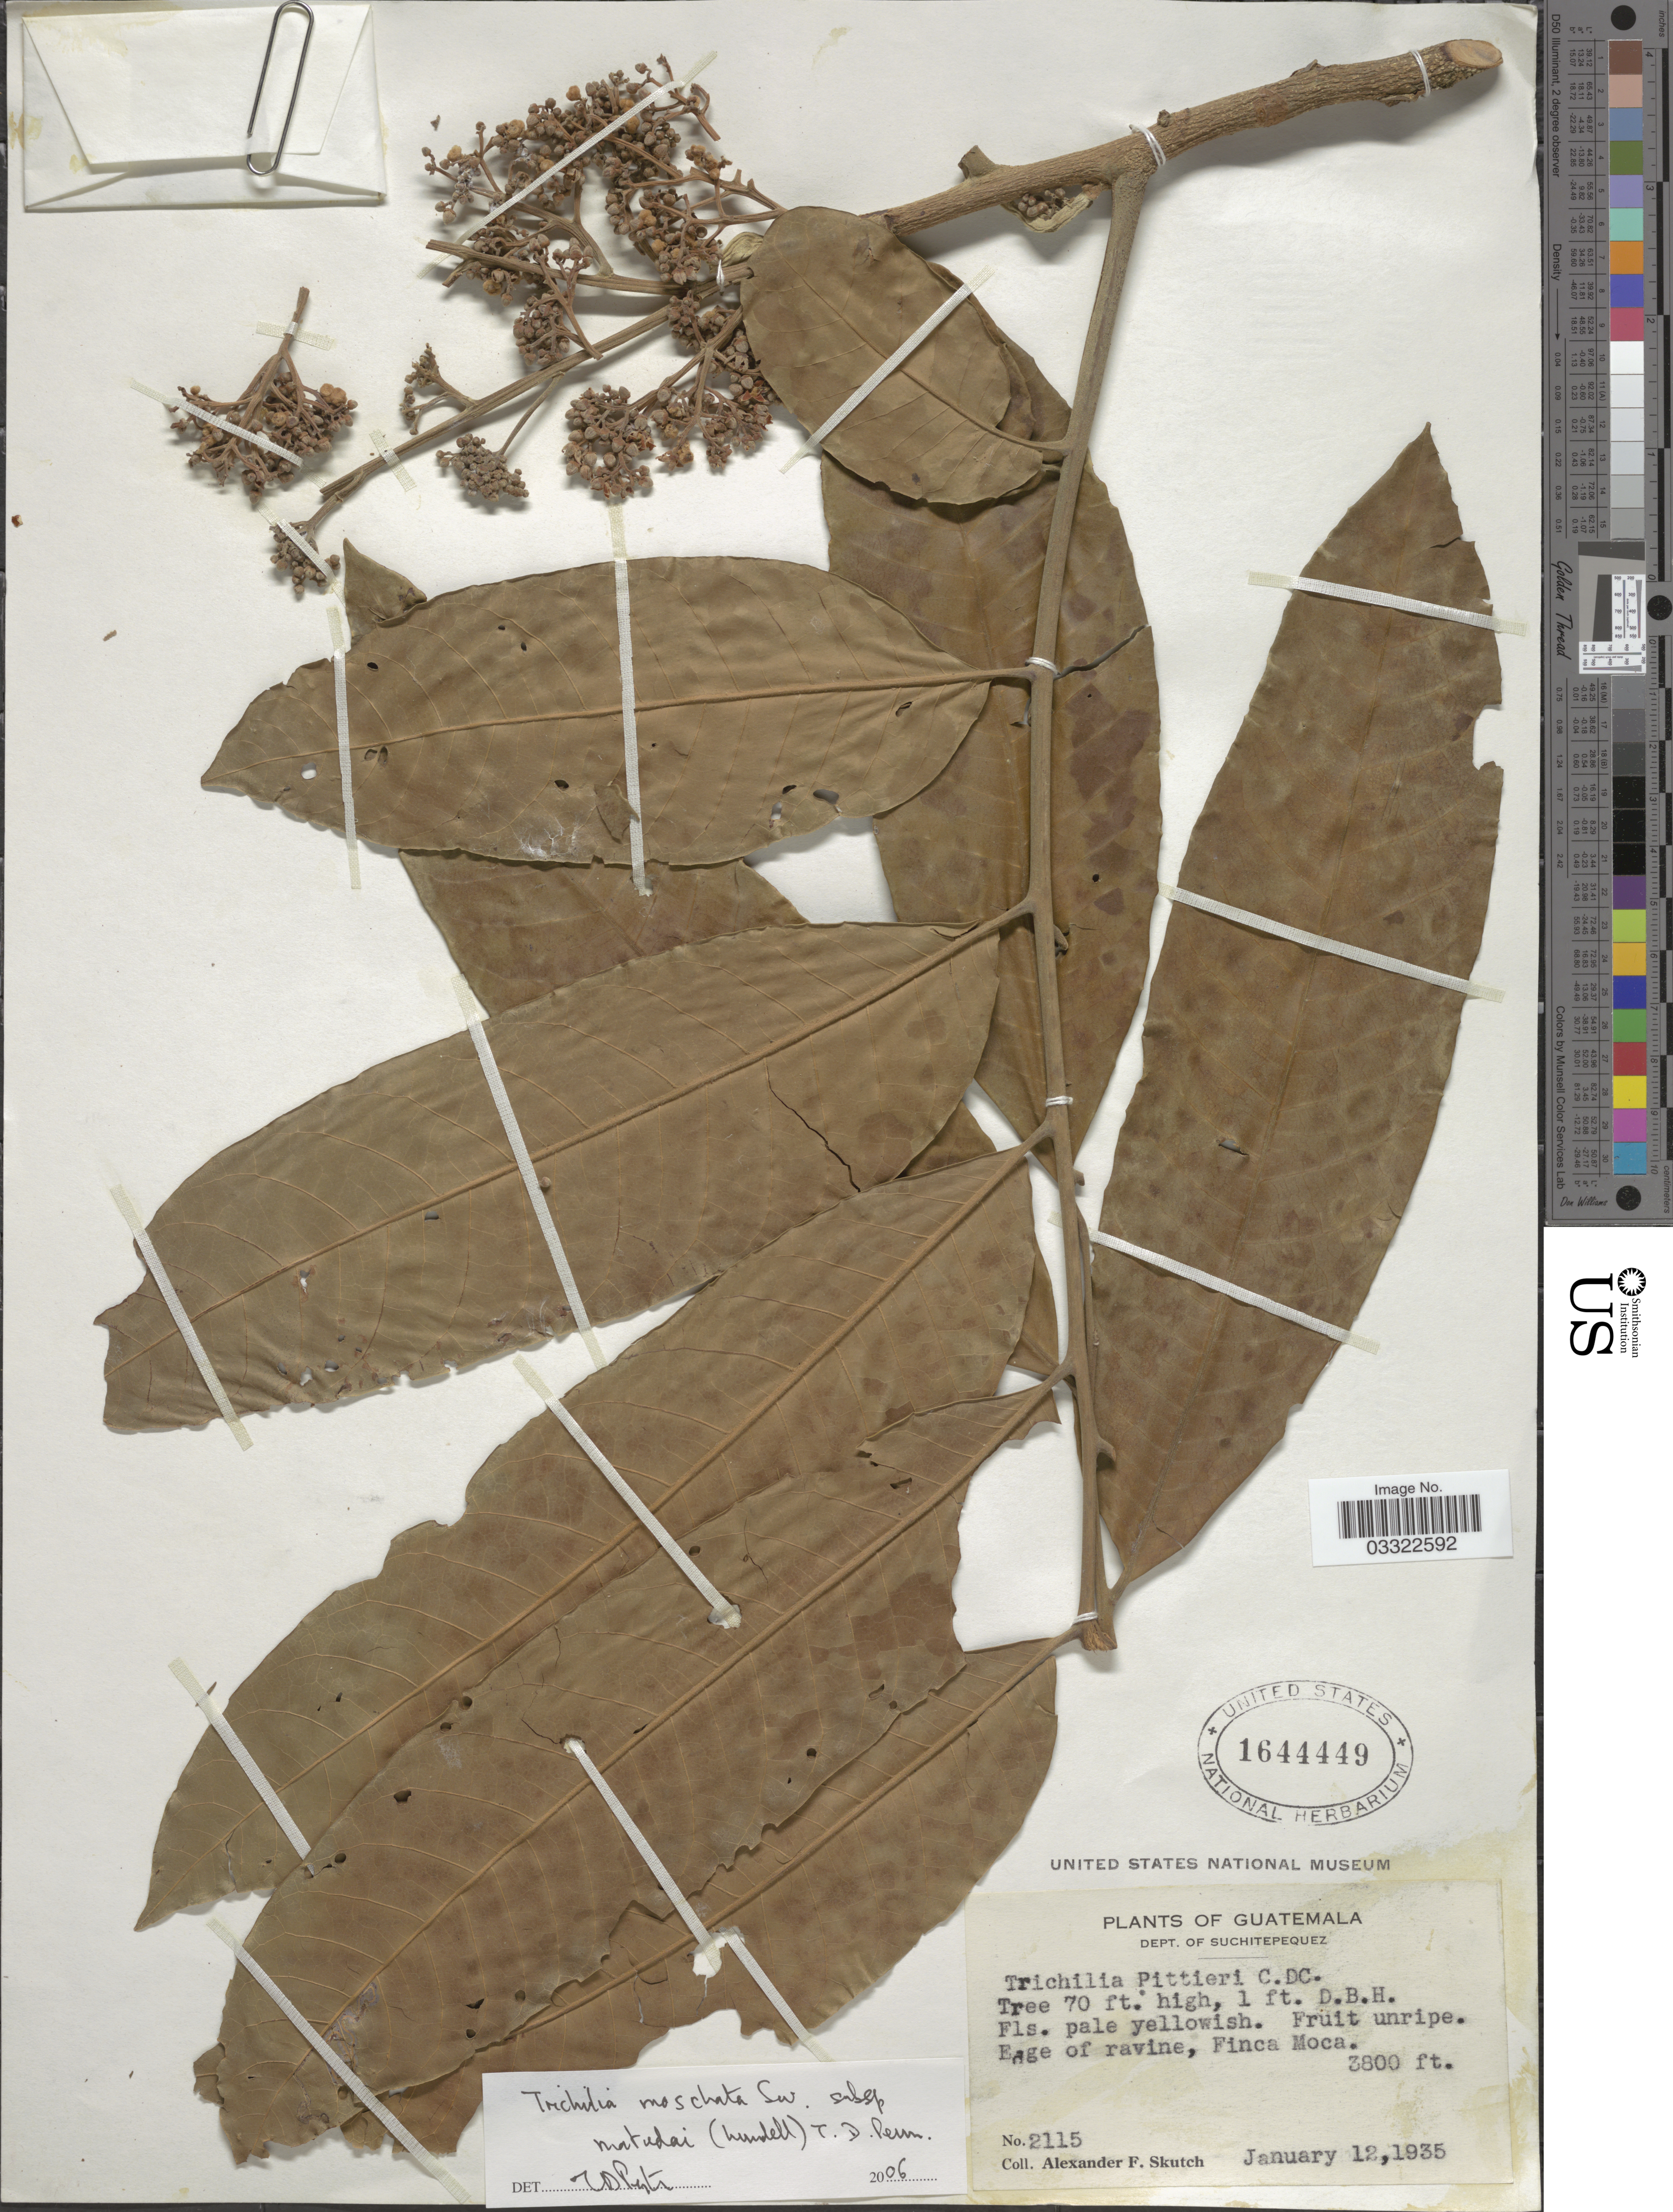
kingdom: Plantae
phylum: Tracheophyta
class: Magnoliopsida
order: Sapindales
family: Meliaceae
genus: Trichilia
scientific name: Trichilia moschata subsp. matudae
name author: (Lundell) T.D. Penn.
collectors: A. F. Skutch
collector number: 2115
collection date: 1935-01-12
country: Guatemala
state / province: Suchitepéquez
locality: Dept. of Suchitepequez. Edge of ravine, Finca Moca.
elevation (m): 1158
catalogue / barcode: US 1644449